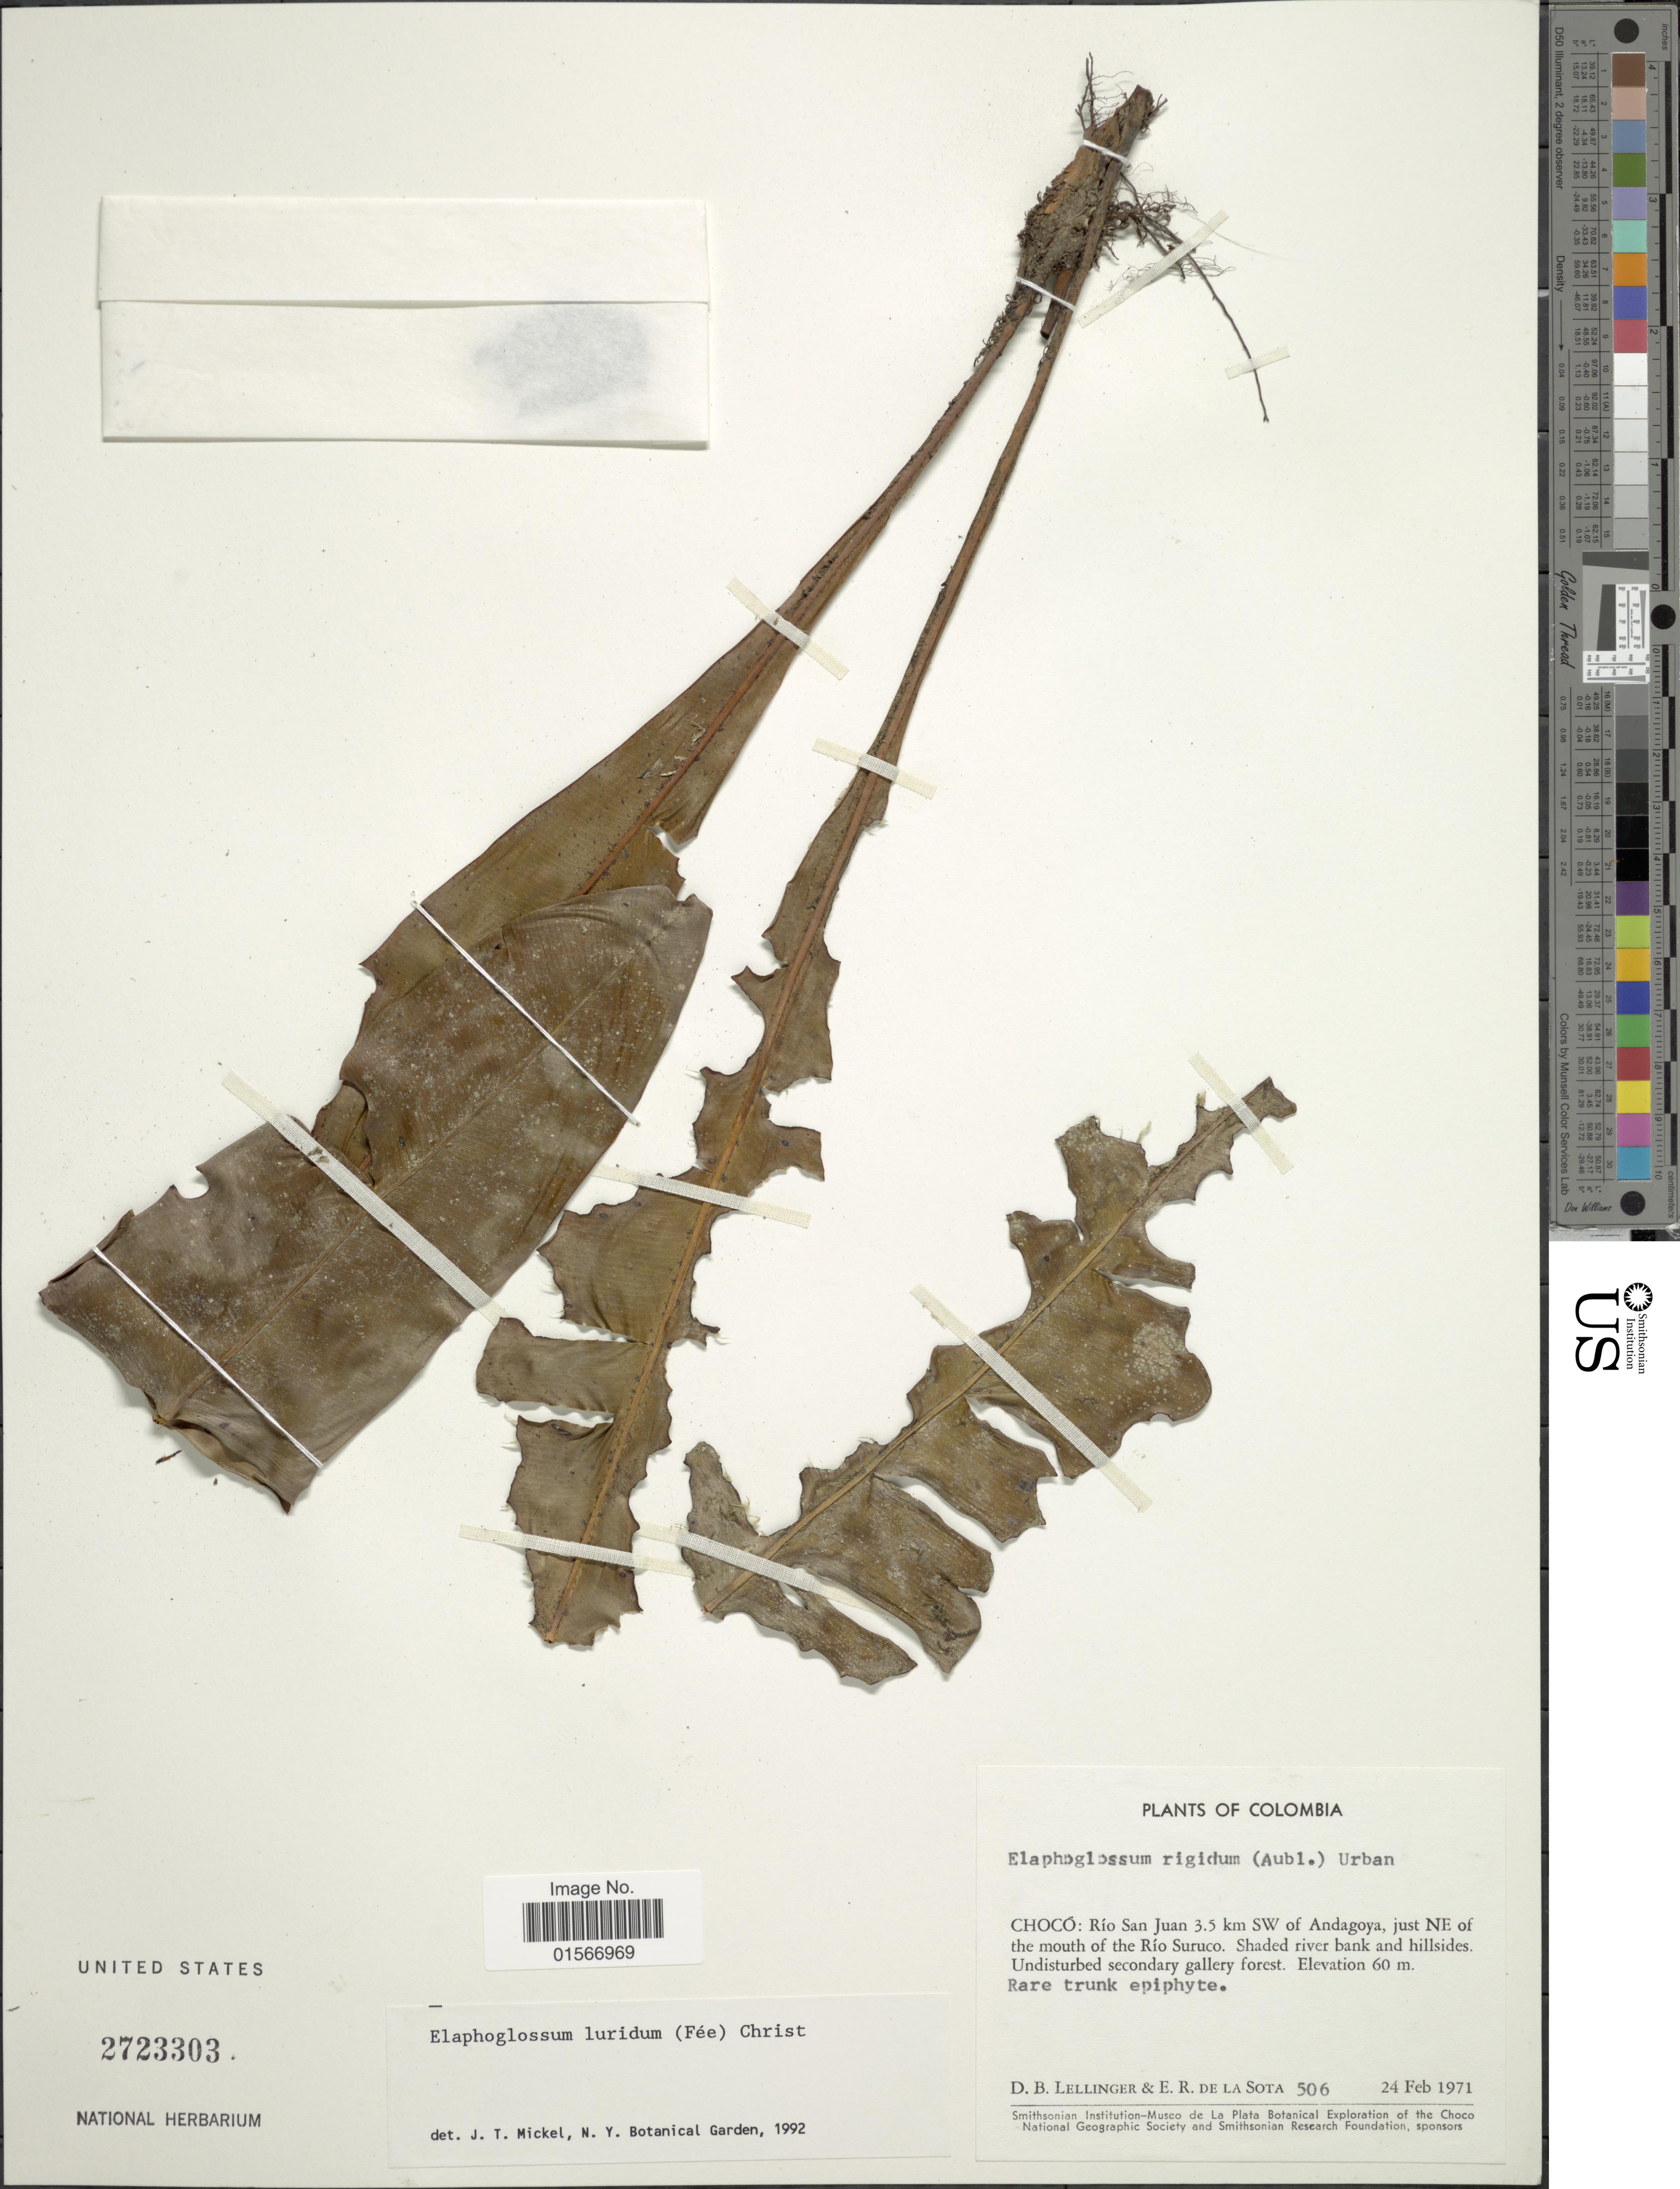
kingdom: Plantae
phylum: Tracheophyta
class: Polypodiopsida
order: Polypodiales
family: Dryopteridaceae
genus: Elaphoglossum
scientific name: Elaphoglossum luridum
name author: (Fée) Christ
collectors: D. B. Lellinger & E. R. de la Sota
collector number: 506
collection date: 1971-02-24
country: Colombia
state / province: Chocó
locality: Rio San Juan 3.5 km SW of Andagoya, just NE of the mouth of the Río Suruco. Shaded river bank and hillsides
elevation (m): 60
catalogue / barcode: US 2723303